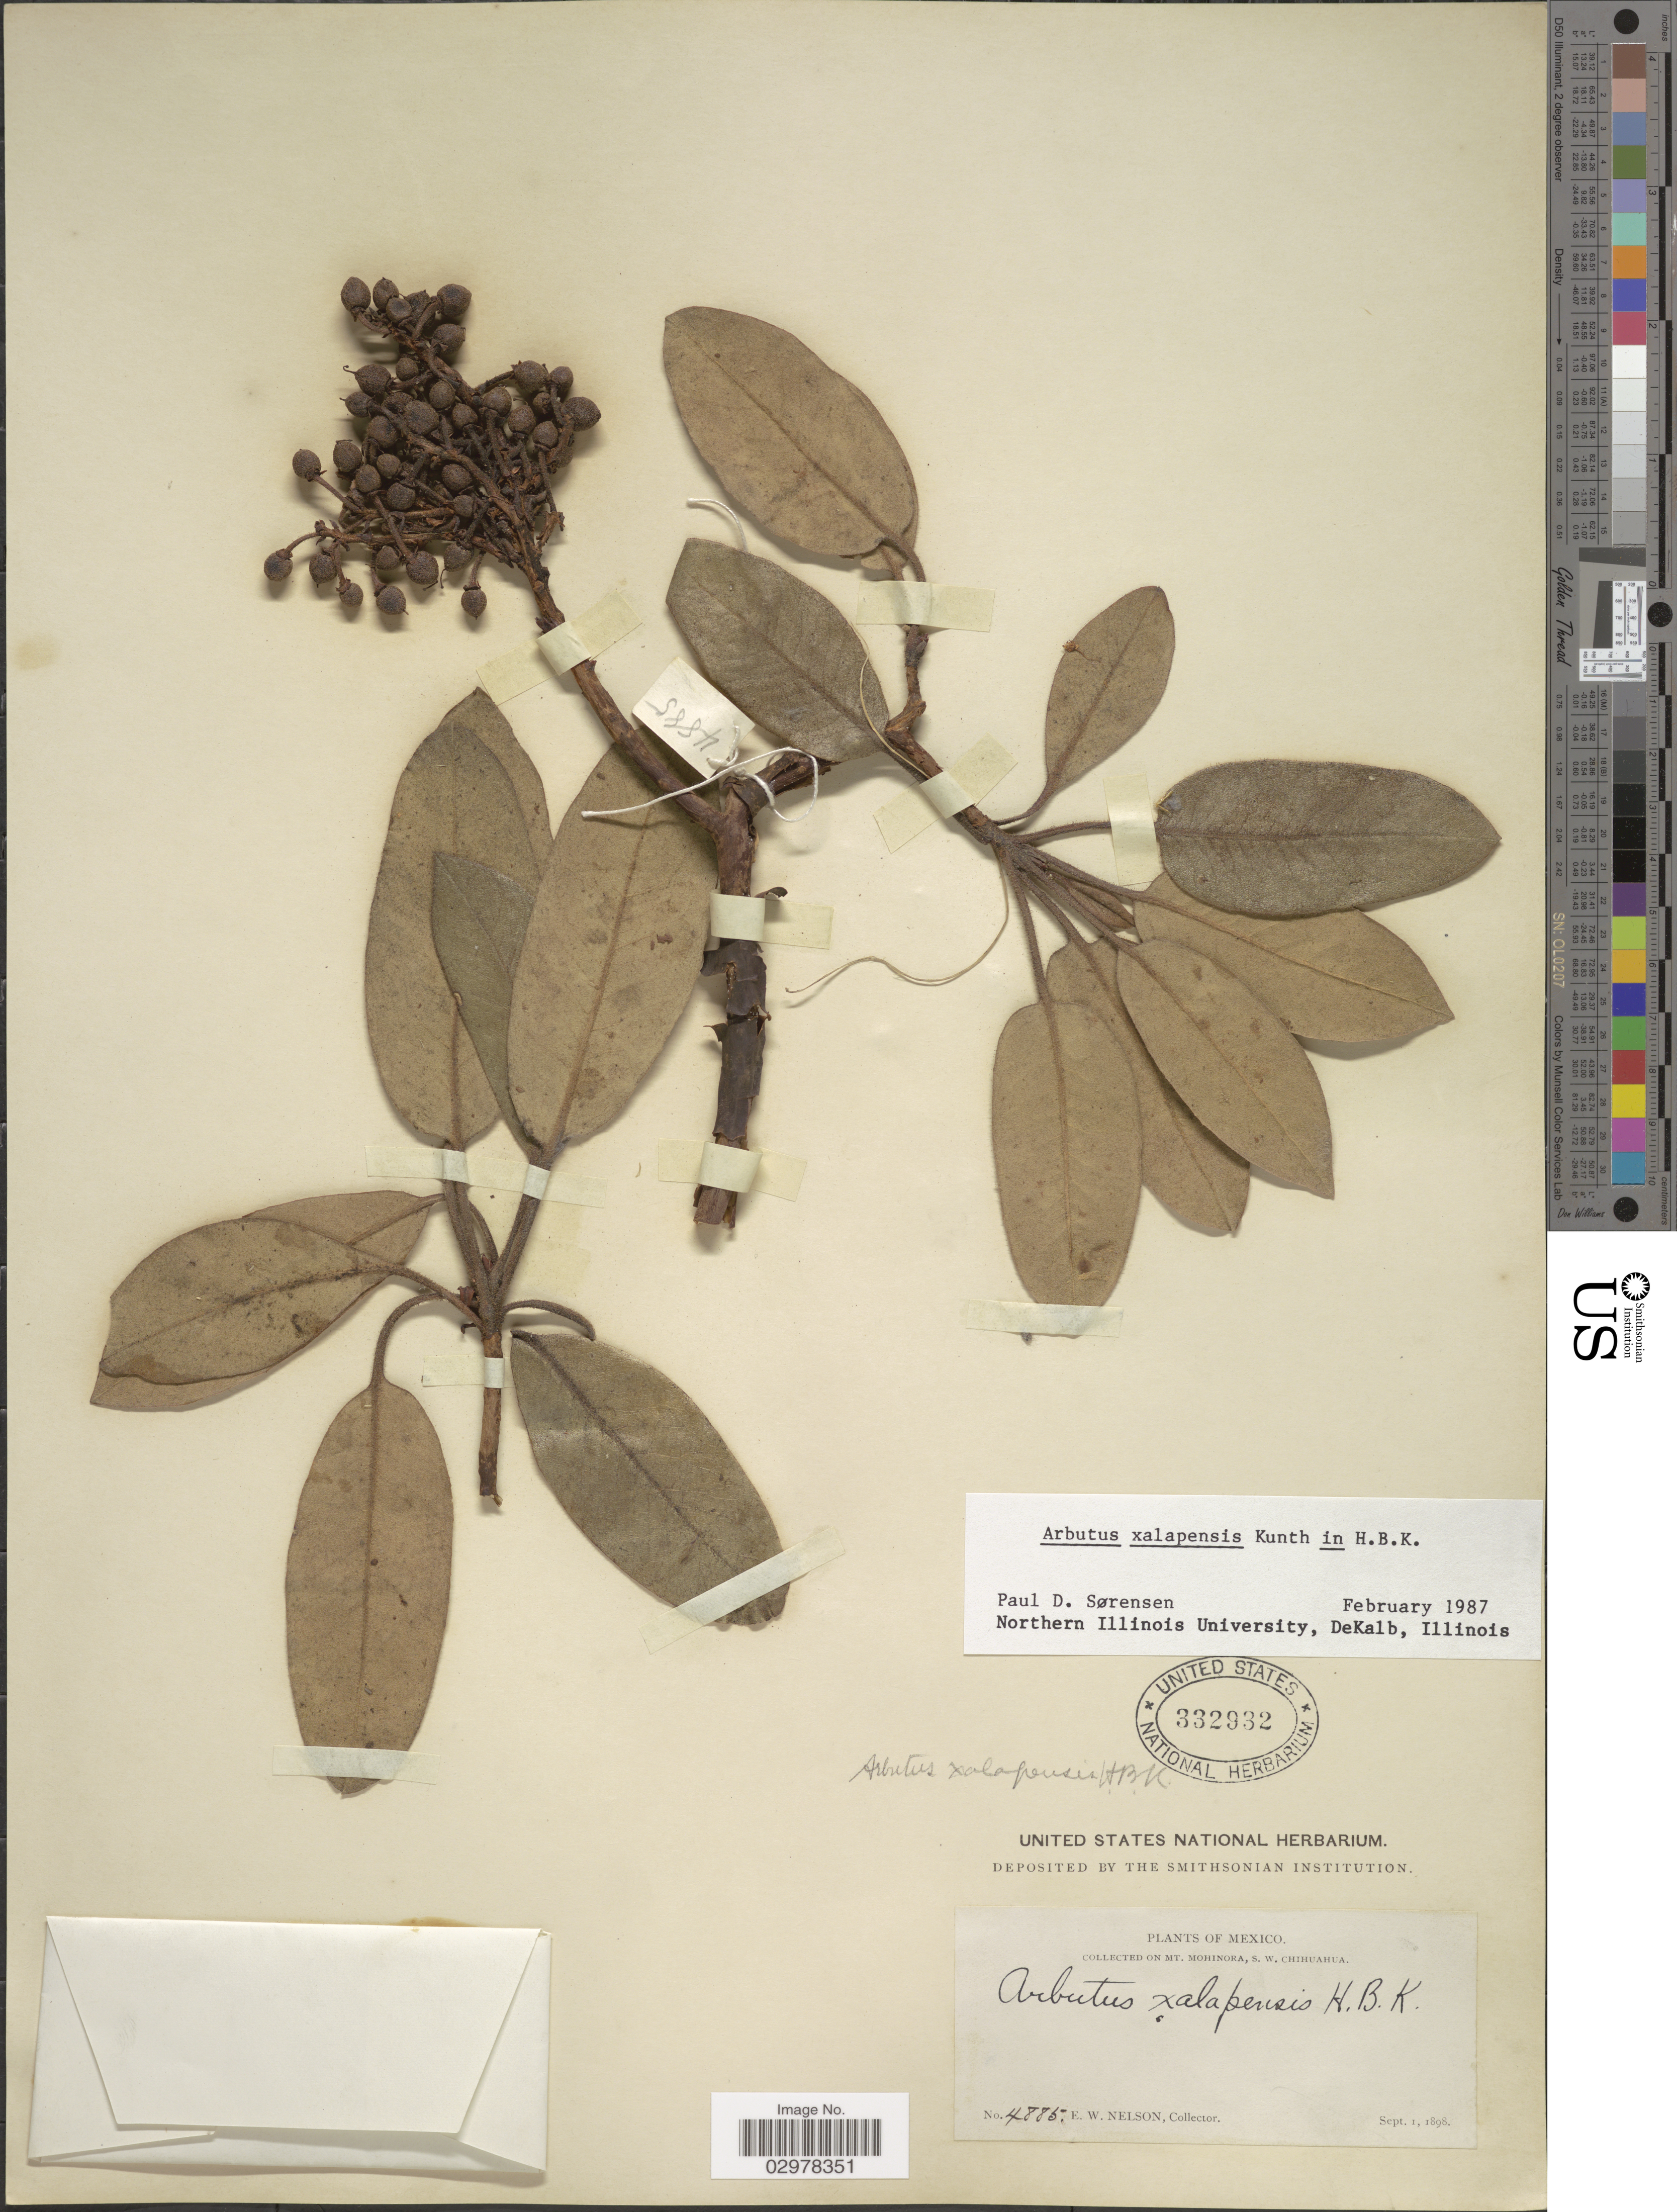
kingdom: Plantae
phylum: Tracheophyta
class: Magnoliopsida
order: Ericales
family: Ericaceae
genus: Arbutus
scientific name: Arbutus xalapensis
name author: Kunth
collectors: E. W. Nelson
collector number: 4885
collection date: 1898-09-01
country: Mexico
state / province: Chihuahua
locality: Mt. Mohinora, S.W. Chihuahua.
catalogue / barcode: US 332932